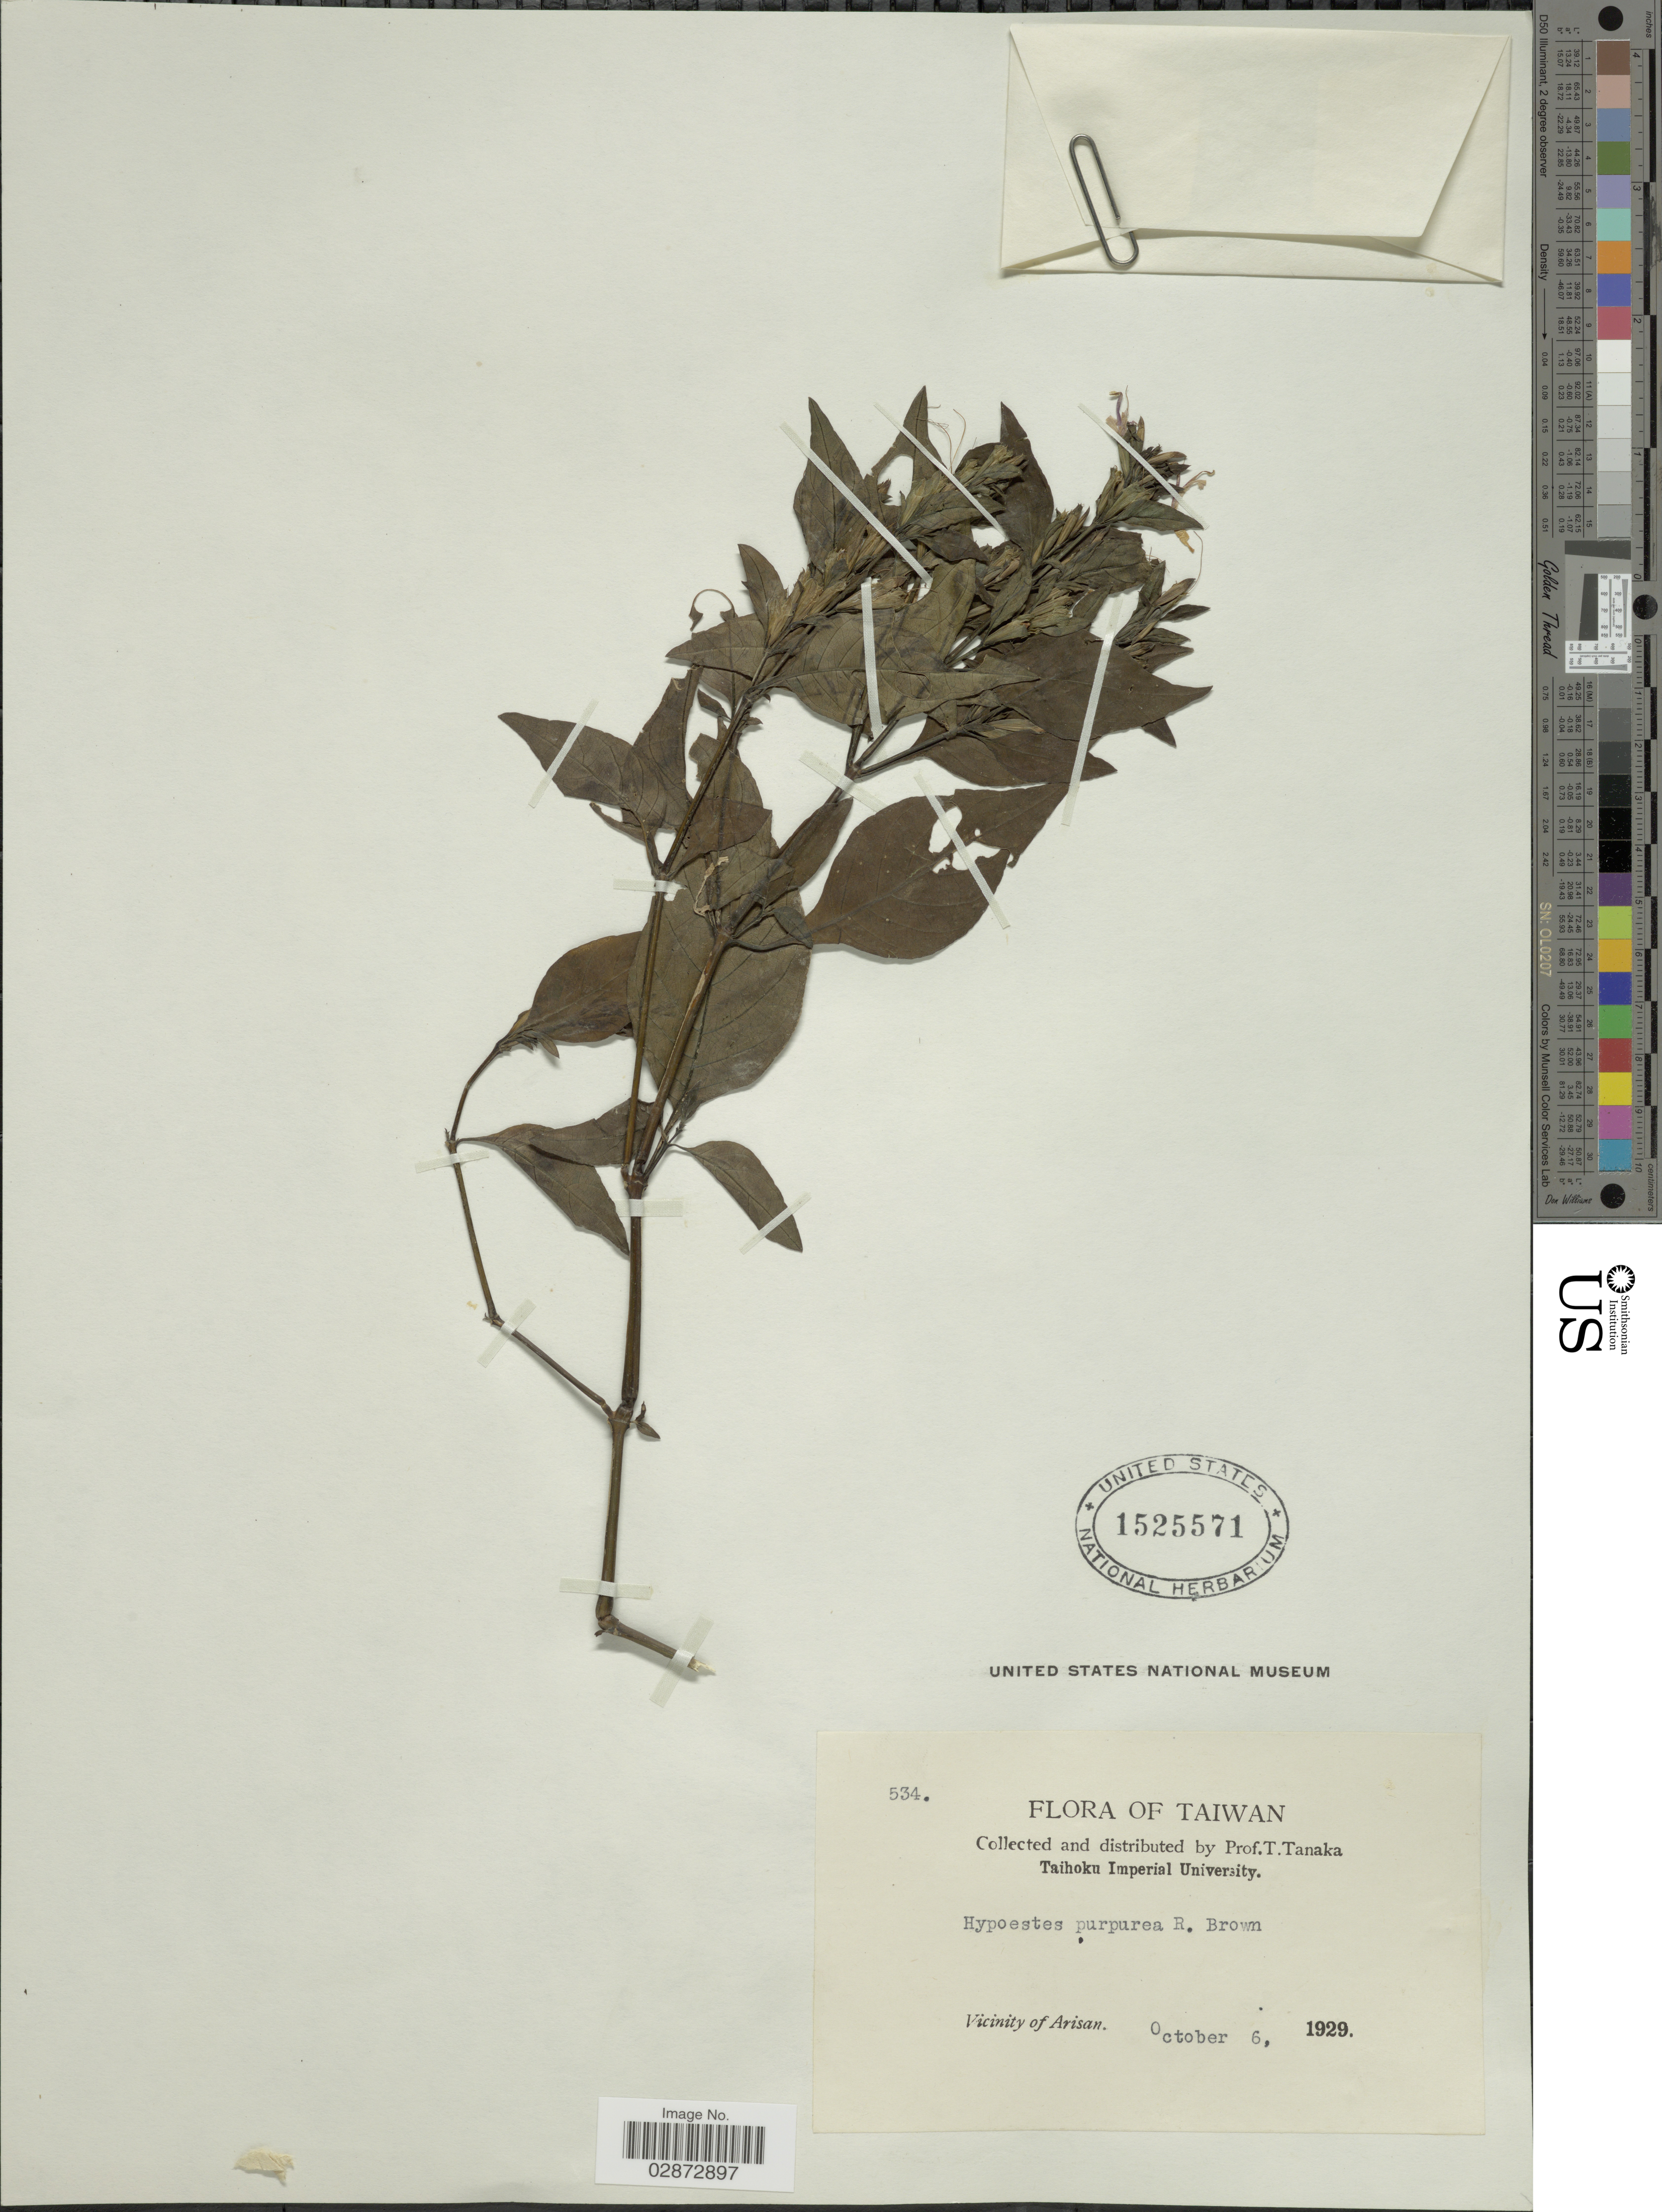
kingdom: Plantae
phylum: Tracheophyta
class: Magnoliopsida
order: Lamiales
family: Acanthaceae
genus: Hypoestes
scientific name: Hypoestes purpurea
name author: R. Br.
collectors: T. Tanaka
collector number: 534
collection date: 1929-10-06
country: Taiwan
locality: Vicinity of Arisan.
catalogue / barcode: US 1525571